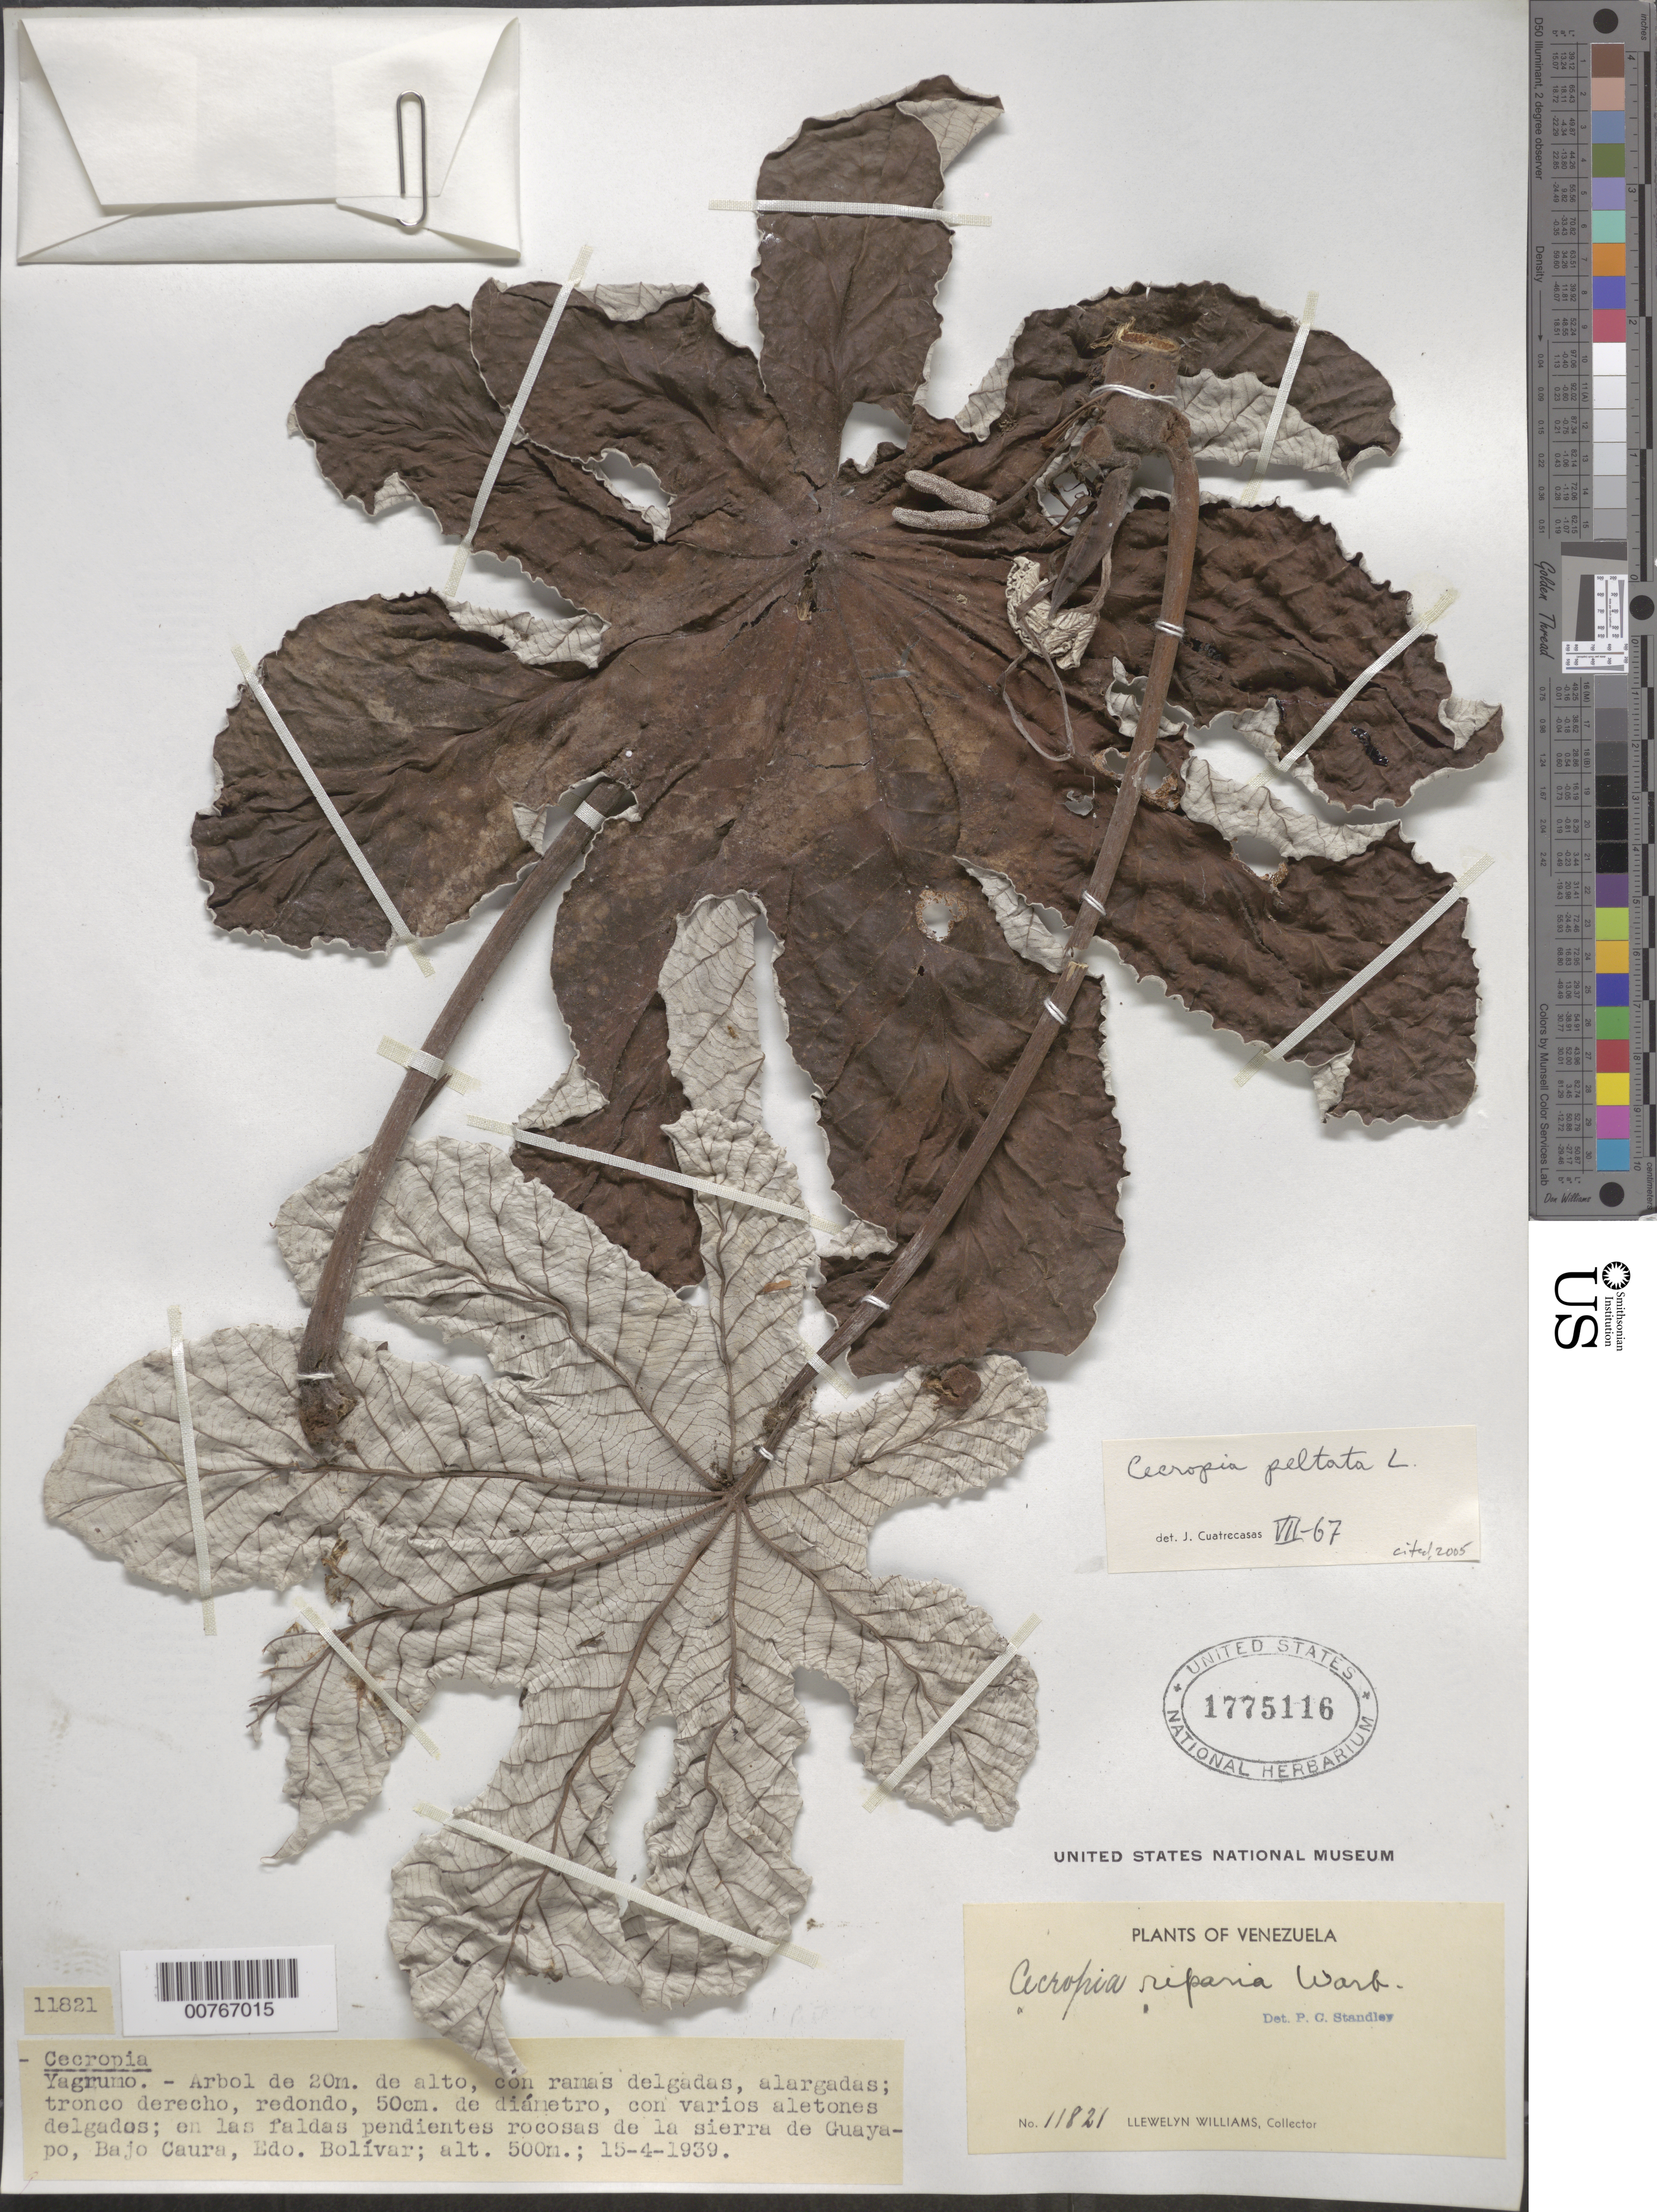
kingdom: Plantae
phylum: Tracheophyta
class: Magnoliopsida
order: Rosales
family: Urticaceae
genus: Cecropia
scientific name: Cecropia peltata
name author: L.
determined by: Cuatrecasas, J.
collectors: Ll. Williams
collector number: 11821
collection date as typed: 15-Apr-39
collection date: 1939-04-15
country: Venezuela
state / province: Bolívar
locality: Guayapo, Bajo Caura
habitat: Faldas pendientes rocosas de la sierra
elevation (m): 500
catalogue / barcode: US 1775116